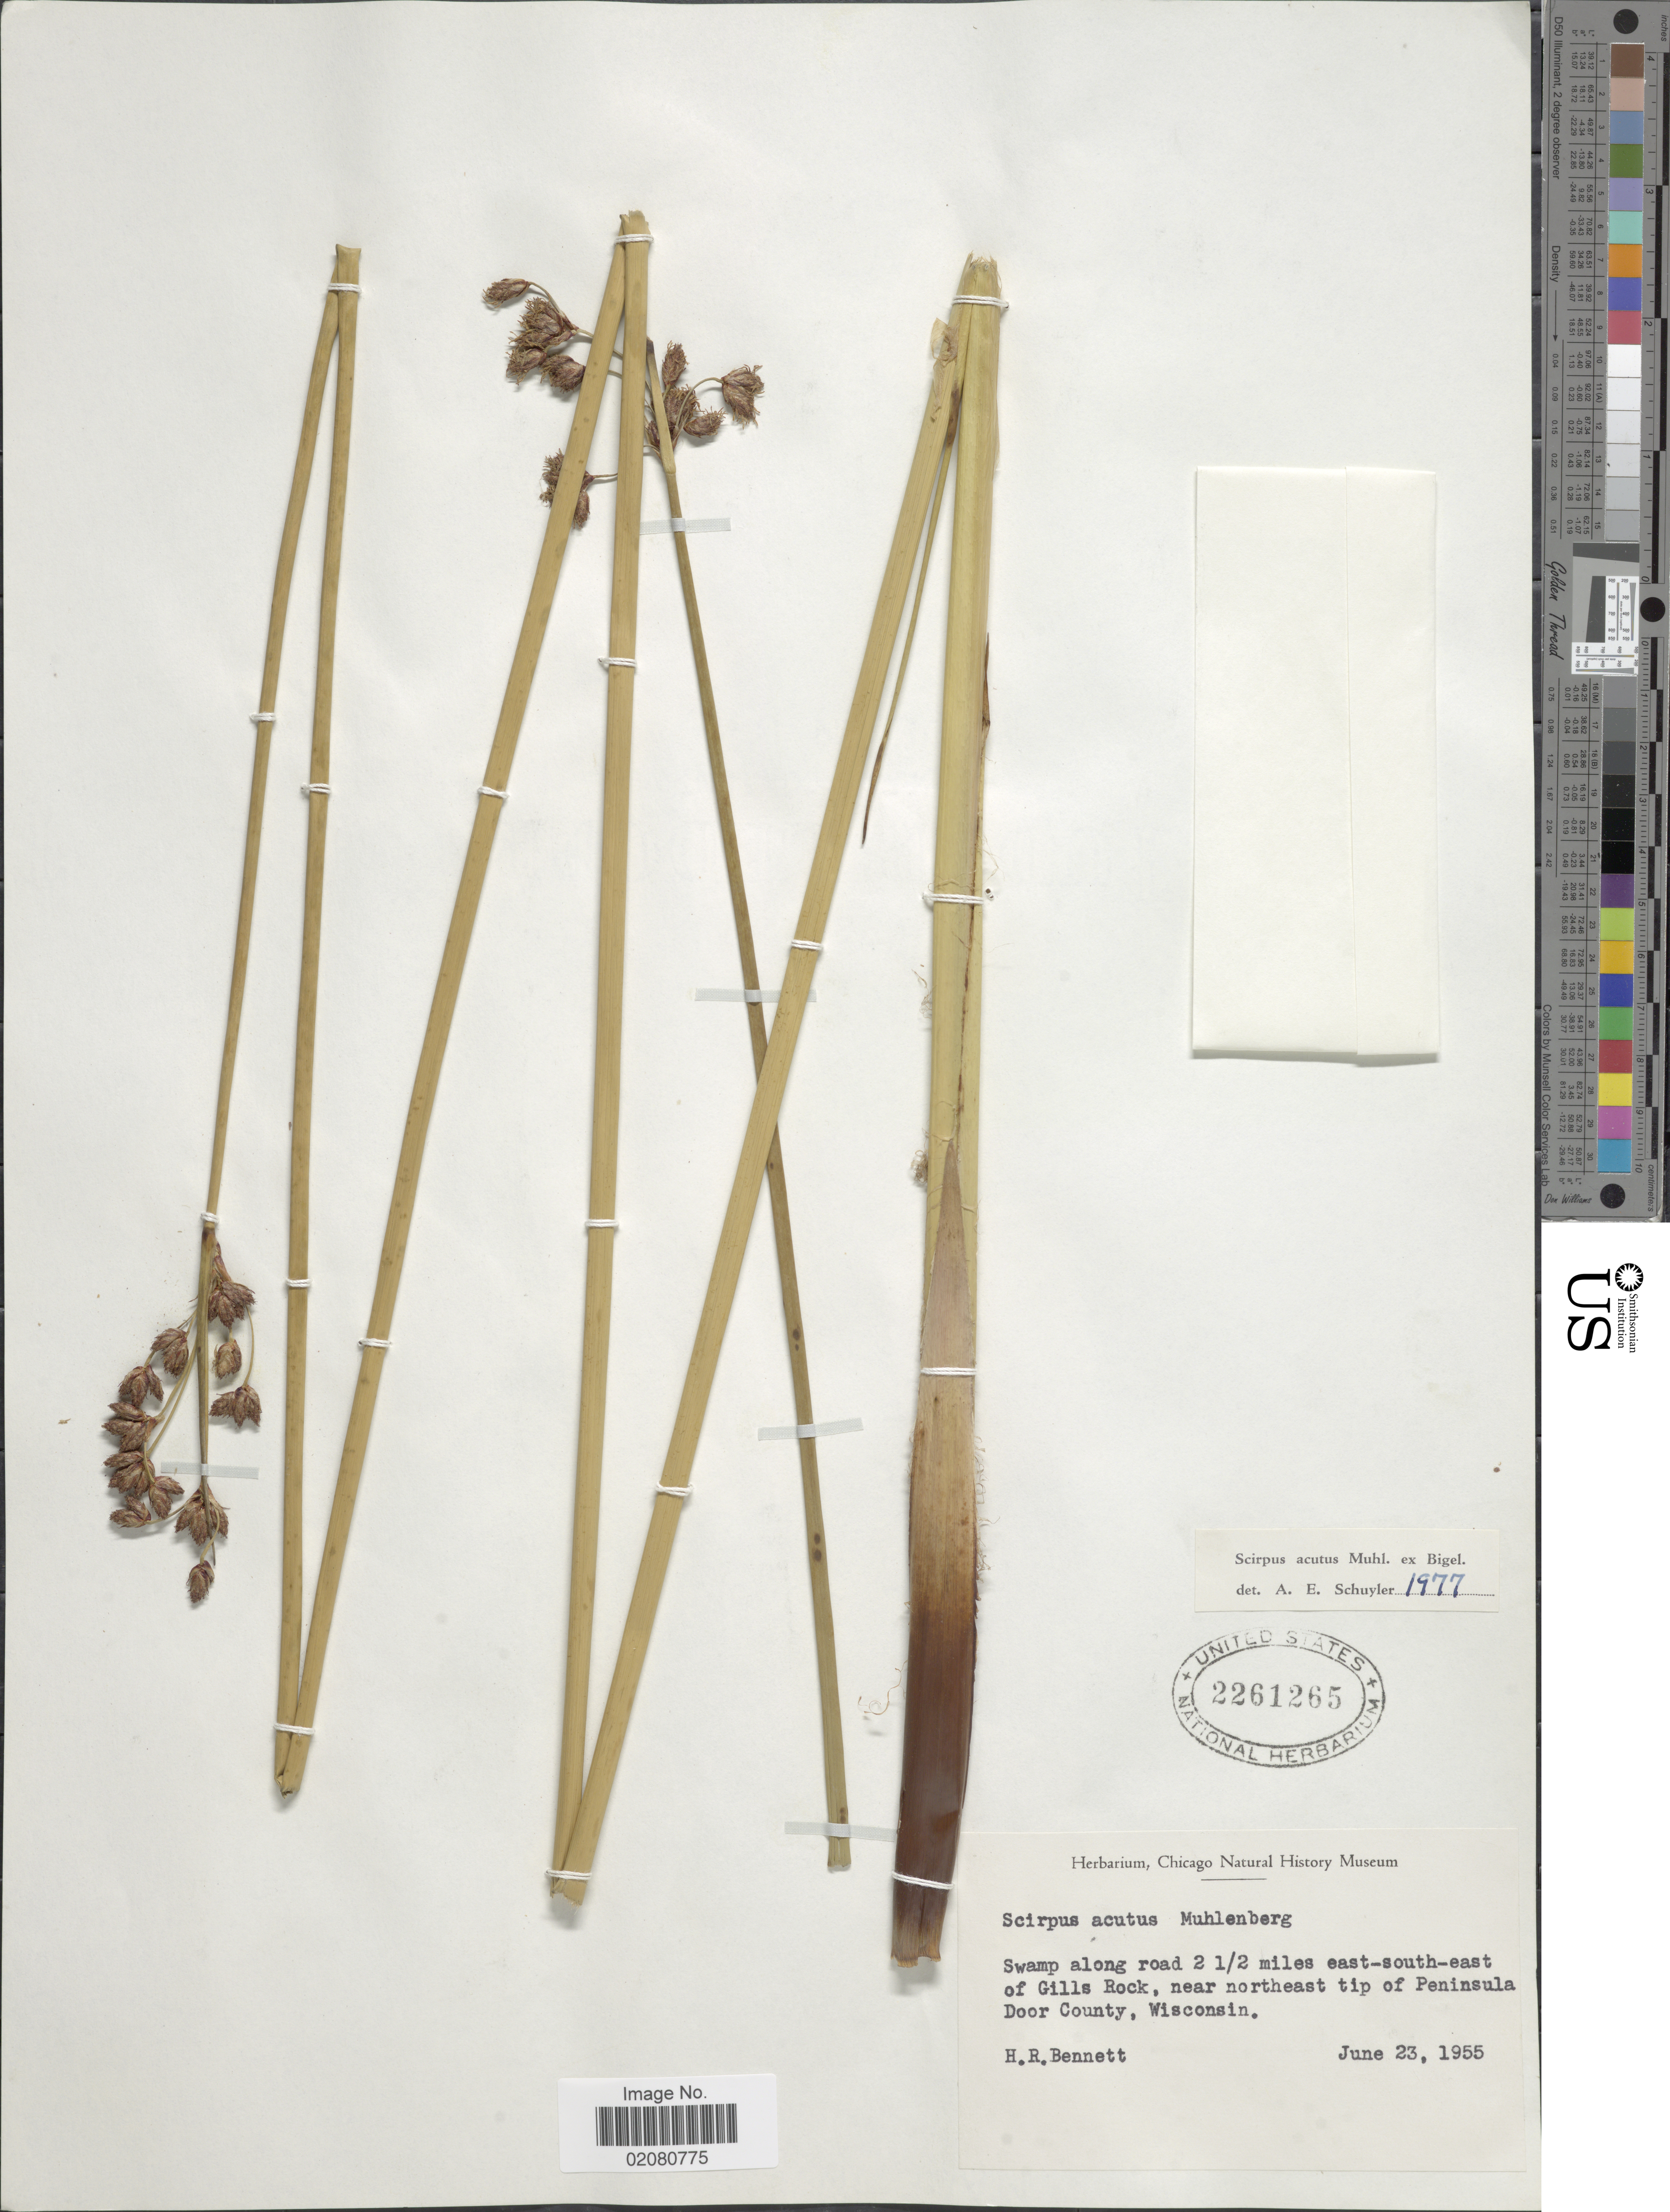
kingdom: Plantae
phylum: Tracheophyta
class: Liliopsida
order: Poales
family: Cyperaceae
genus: Schoenoplectus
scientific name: Schoenoplectus acutus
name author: (Muhl. ex Bigelow) Á. Löve & D. Löve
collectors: H. R. Bennett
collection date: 1955-06-23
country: United States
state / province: Wisconsin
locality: Swamp along road 2 1/2 miles east-south-east of Gills Rock, near northeast tip of Peninsula Door County, Wisconsin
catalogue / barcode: US 2261265